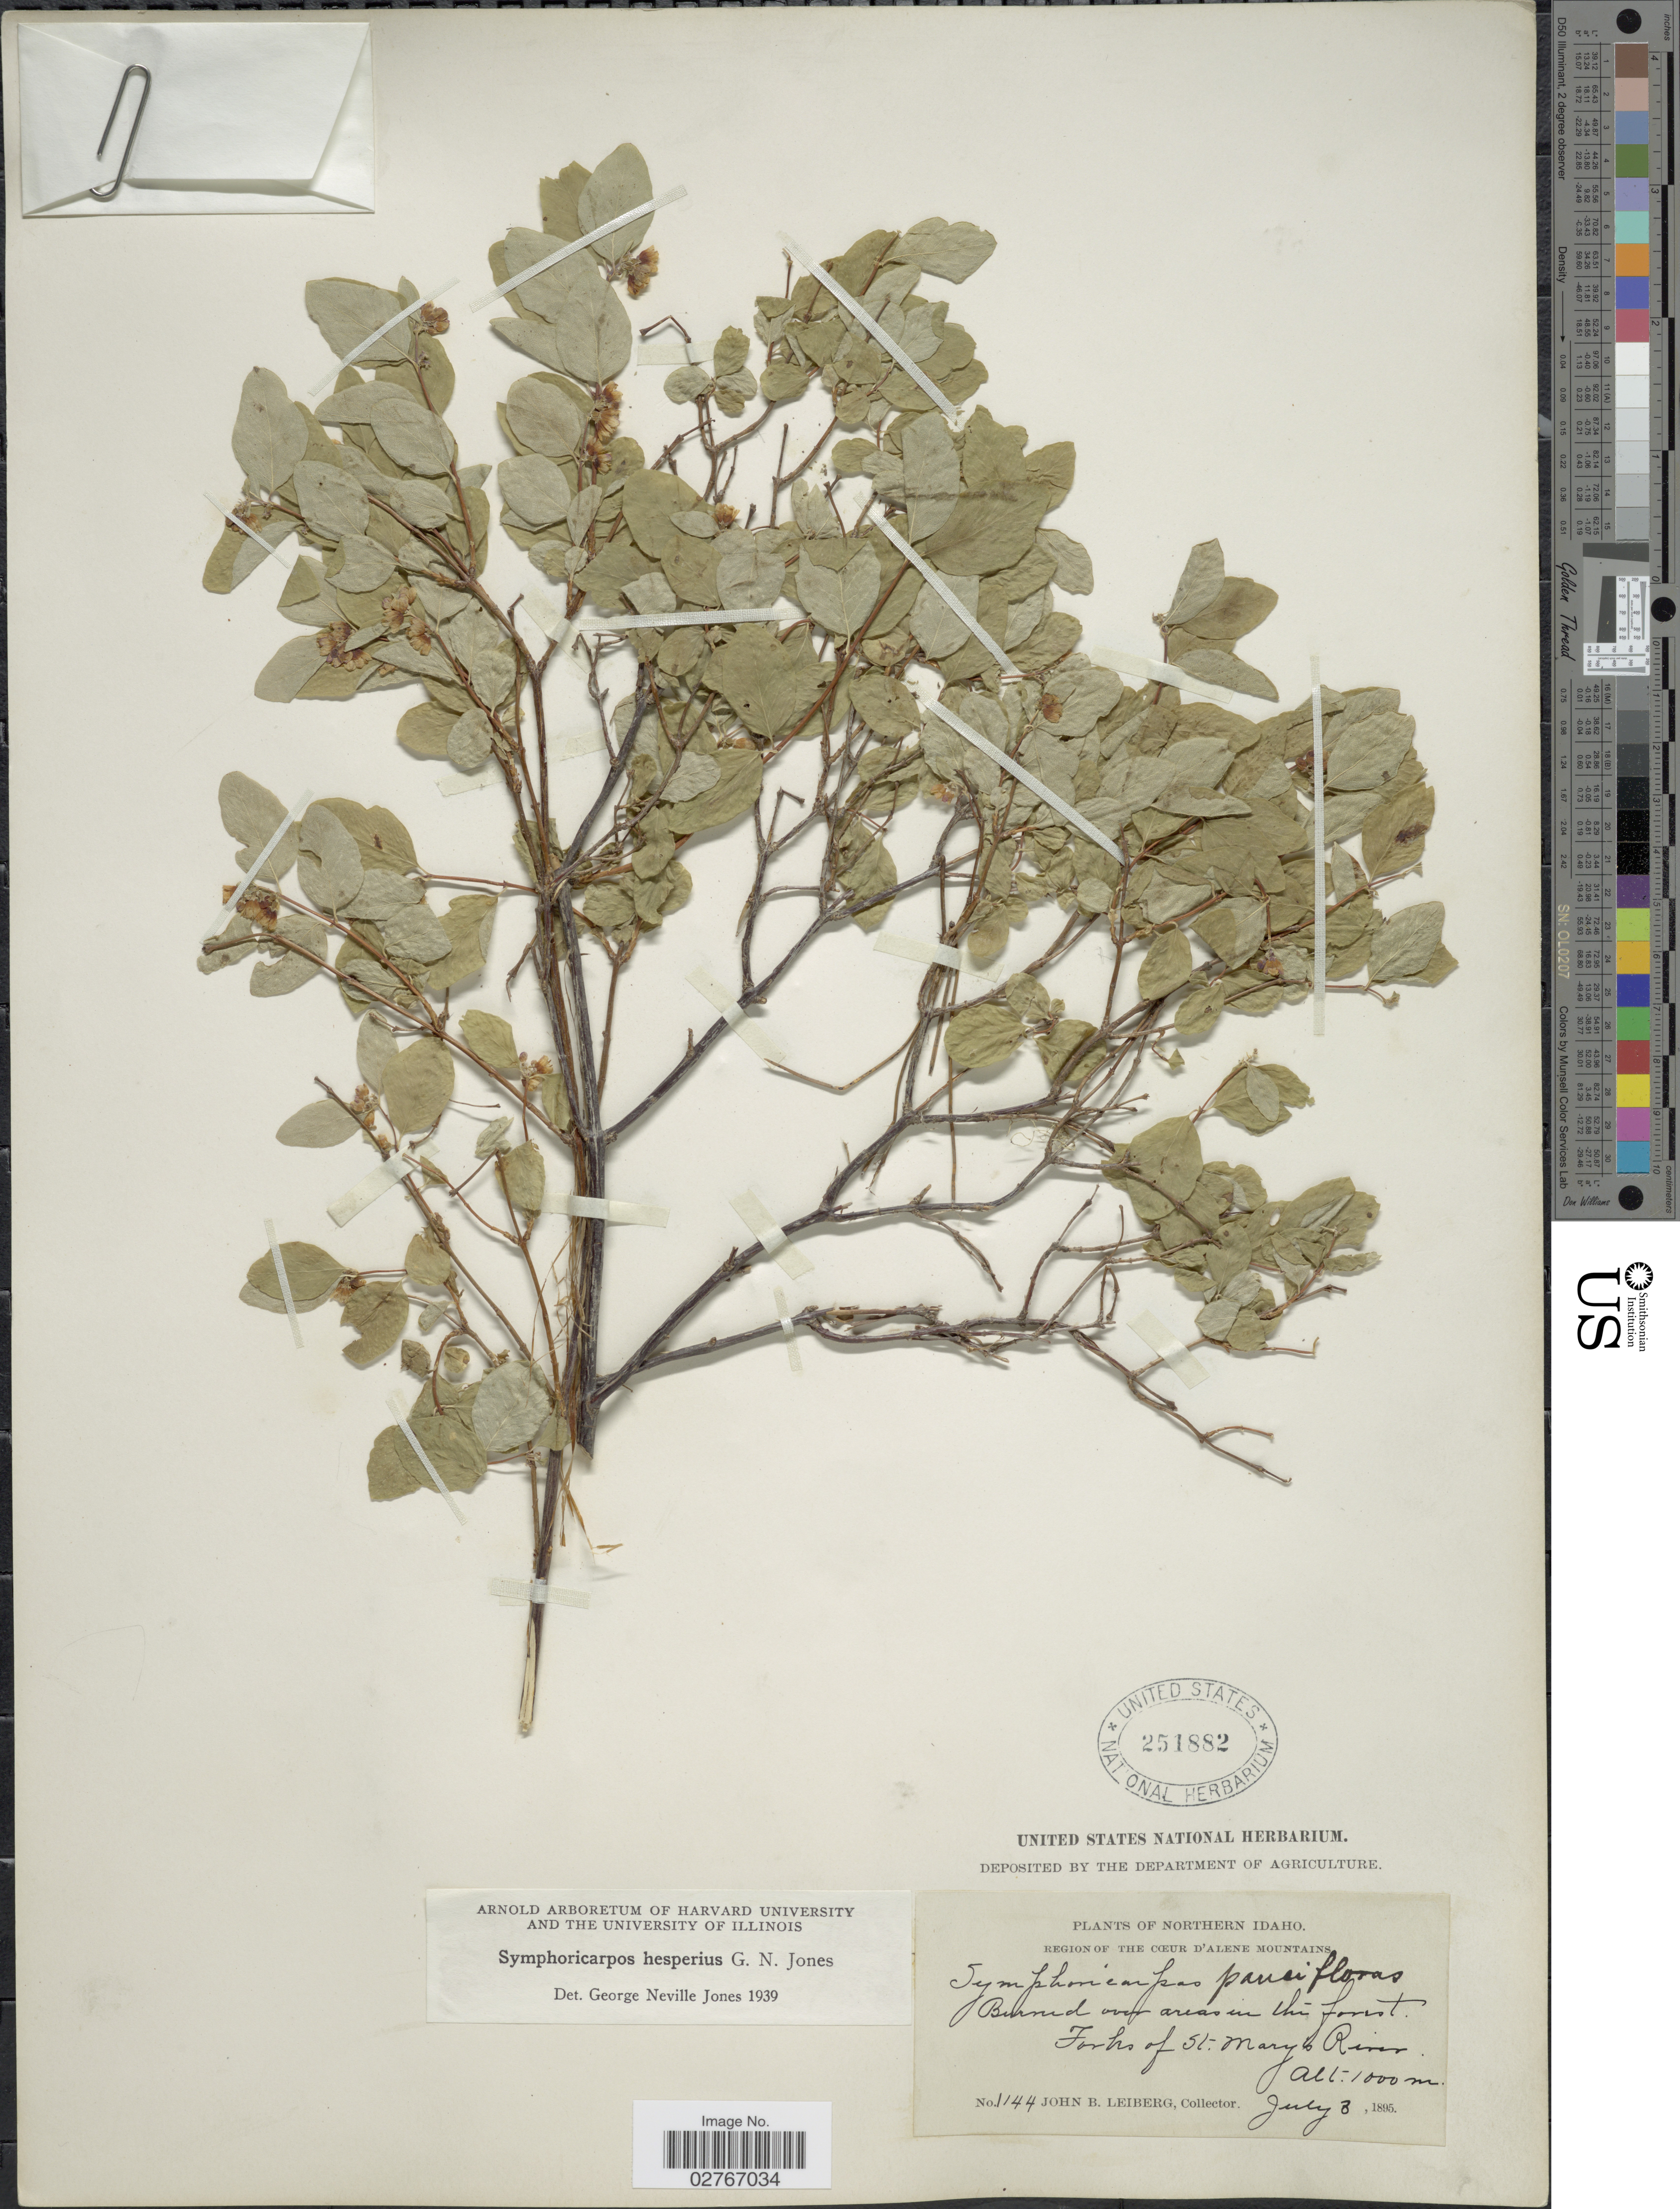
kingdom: Plantae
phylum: Tracheophyta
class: Magnoliopsida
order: Dipsacales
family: Caprifoliaceae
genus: Symphoricarpos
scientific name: Symphoricarpos hesperius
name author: G.N. Jones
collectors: J. B. Leiberg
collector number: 1144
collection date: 1895-07-08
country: United States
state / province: Idaho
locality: Northern Idaho. Region of the Cœur d' Alene Mountains. Forks of St. Mary River.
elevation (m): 1000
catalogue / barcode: US 251882